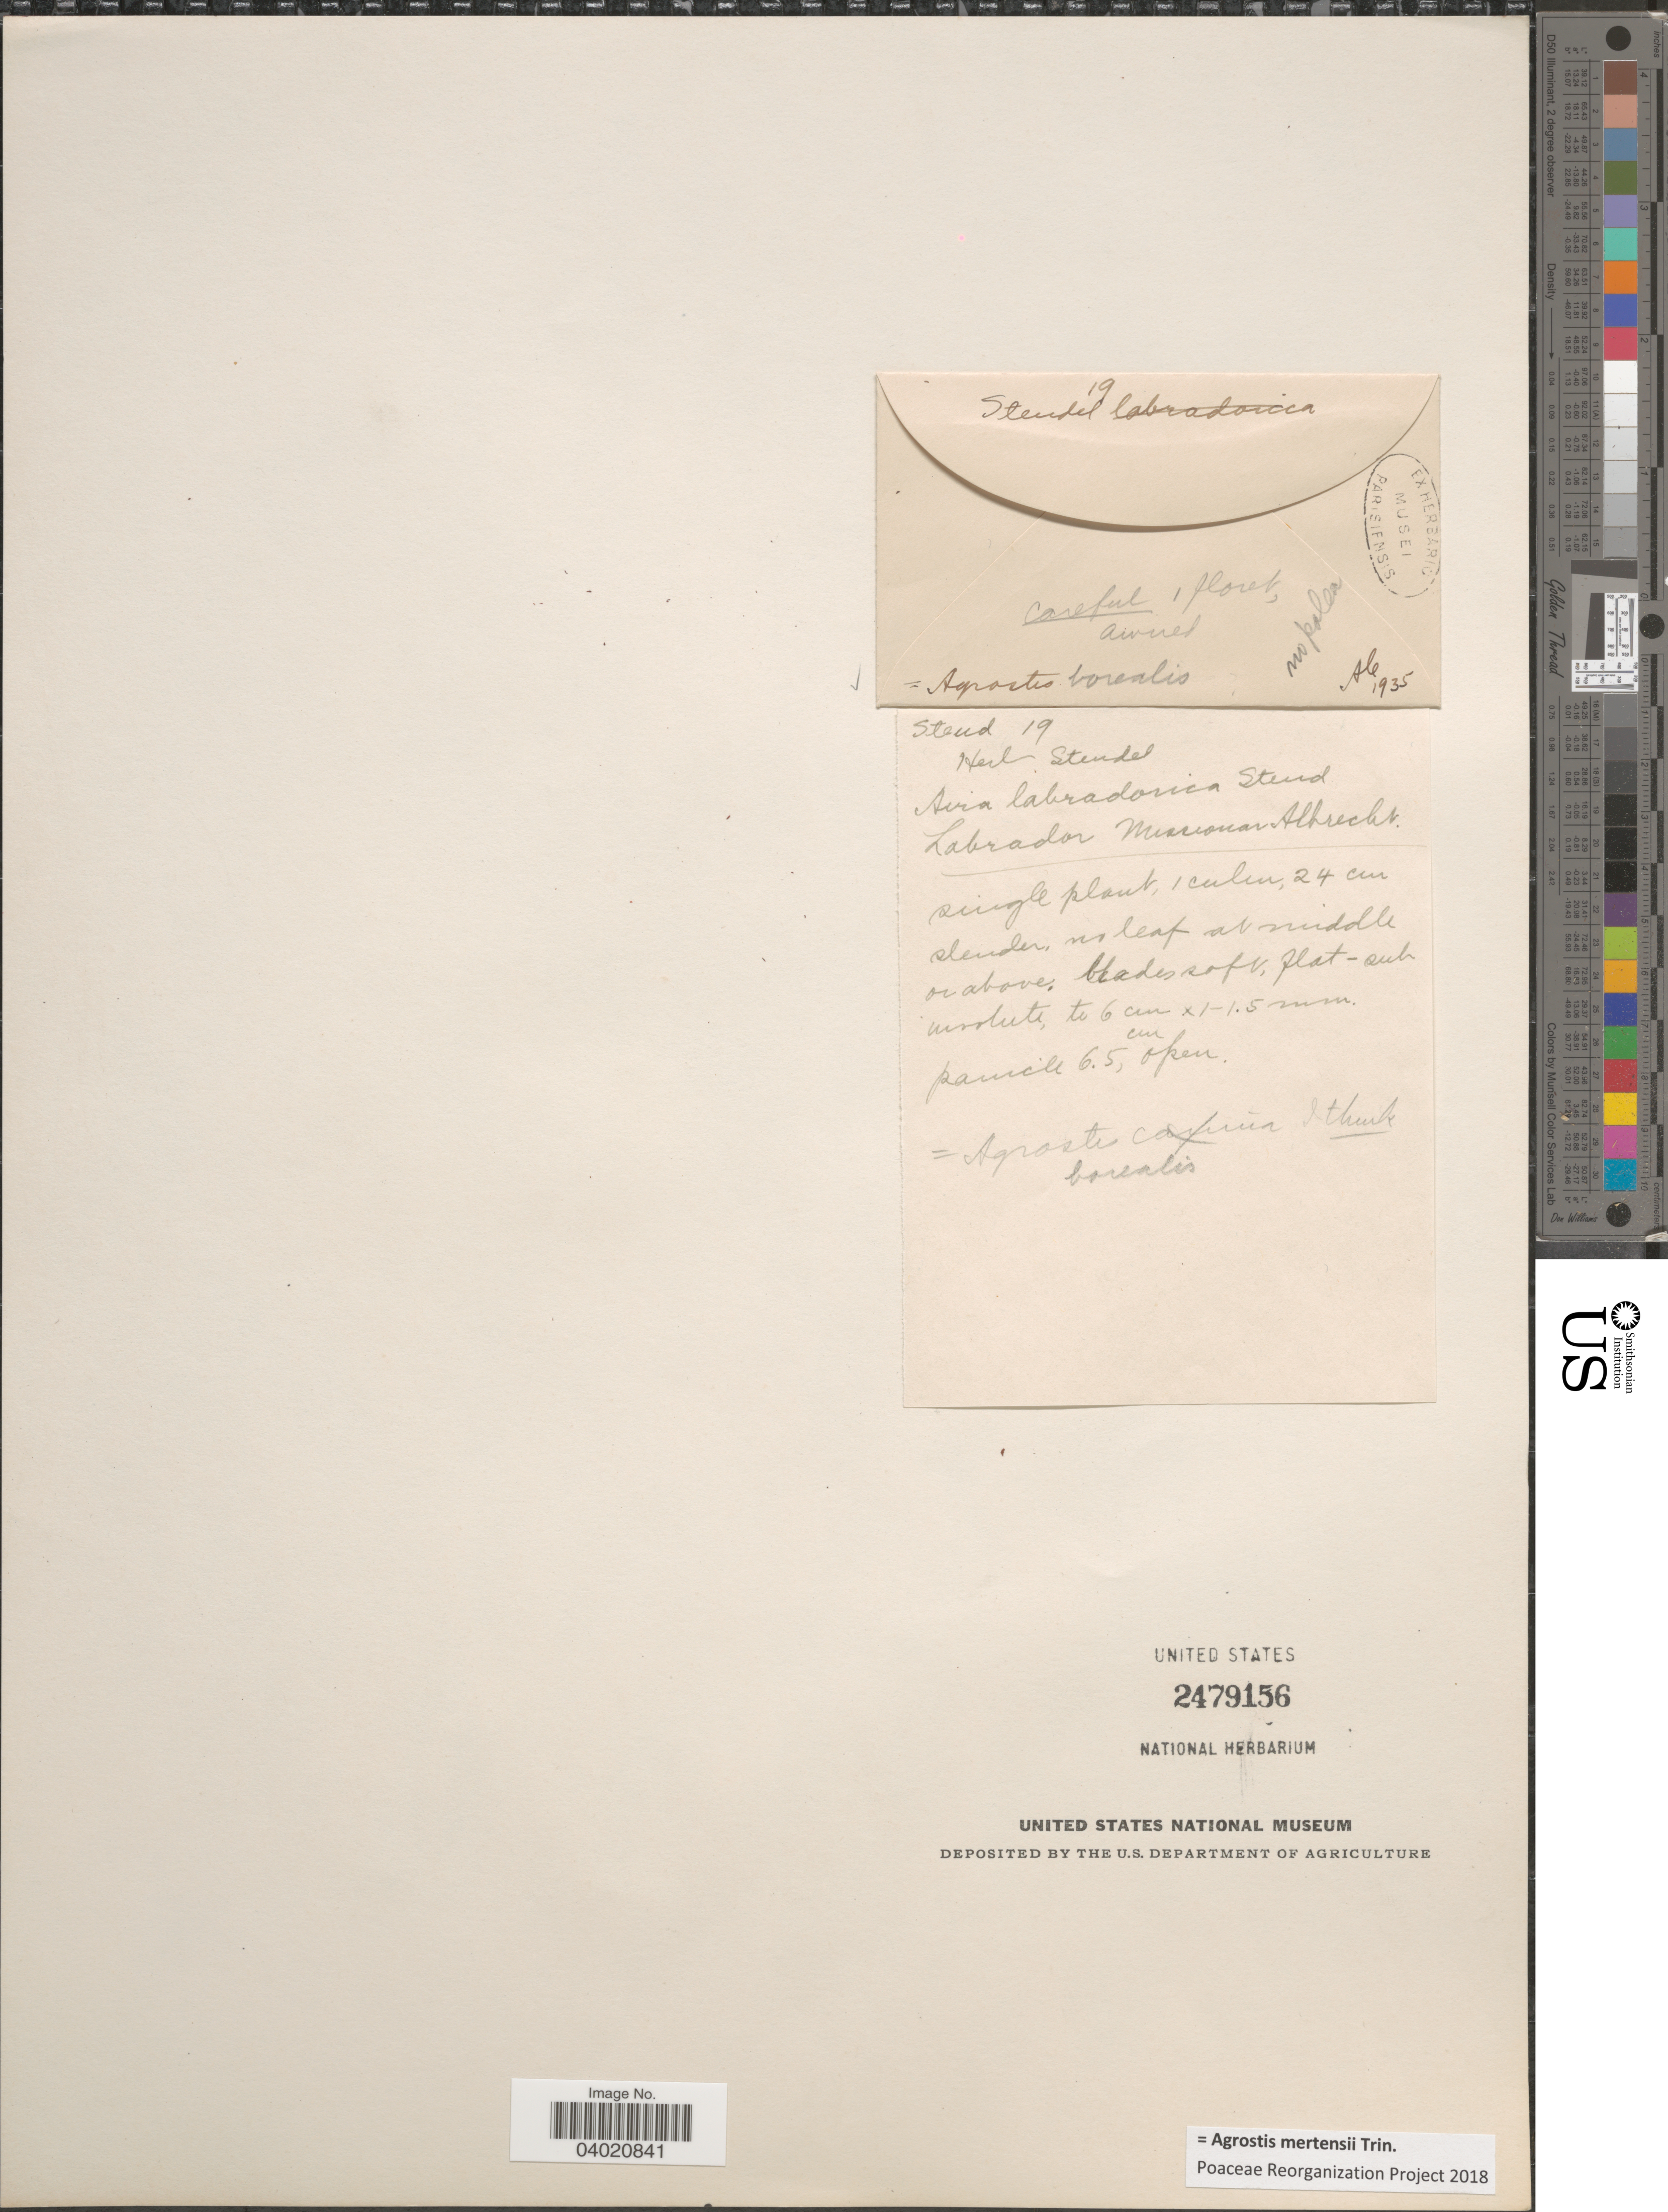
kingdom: Plantae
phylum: Tracheophyta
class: Liliopsida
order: Poales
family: Poaceae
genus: Agrostis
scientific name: Agrostis mertensii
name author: Trin.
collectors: ex herb. Steudel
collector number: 19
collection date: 1935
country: Canada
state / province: Newfoundland and Labrador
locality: Labrador.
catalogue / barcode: US 2479156